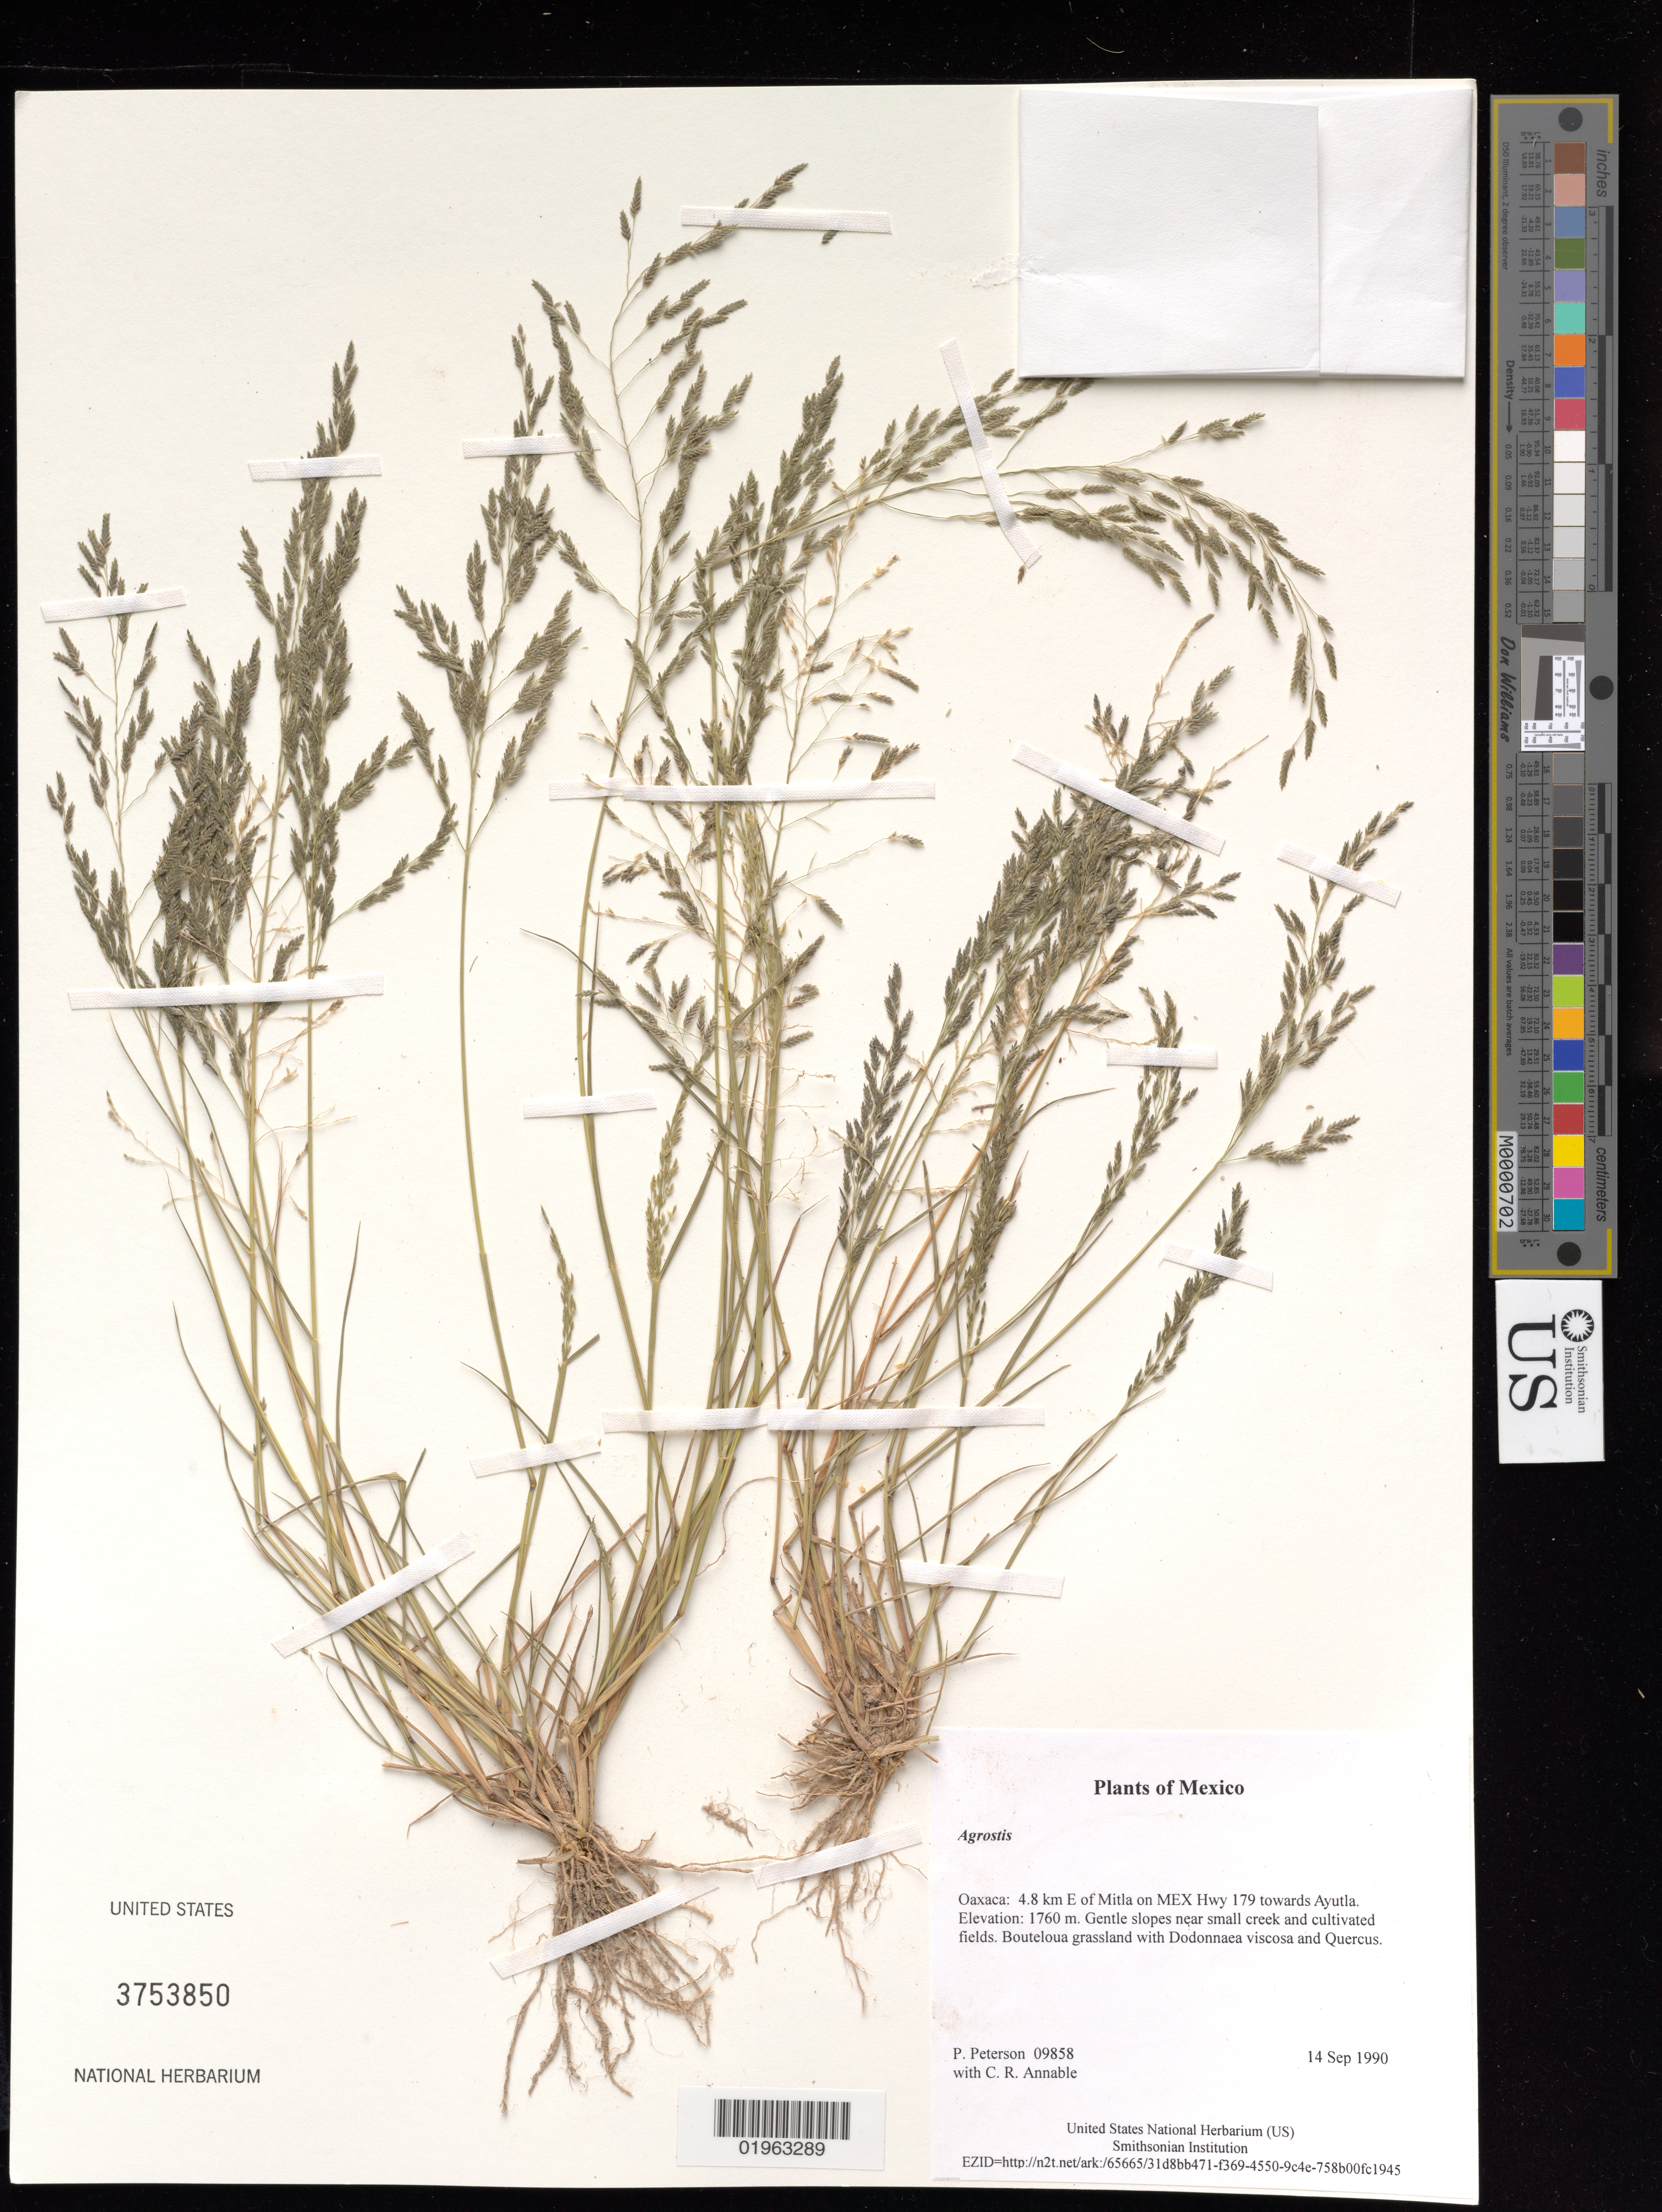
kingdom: Plantae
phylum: Tracheophyta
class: Liliopsida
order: Poales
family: Poaceae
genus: Agrostis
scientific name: Agrostis sp.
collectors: P. M. Peterson & C. R. Annable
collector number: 09858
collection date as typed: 14 Sep 1990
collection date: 1990-09-14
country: Mexico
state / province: Oaxaca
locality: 4.8 km E of Mitla on MEX Hwy 179 towards Ayutla.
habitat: Gentle slopes near small creek and cultivated fields. Bouteloua grassland with Dodonnaea viscosa and Quercus.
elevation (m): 1760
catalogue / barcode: US 3753850